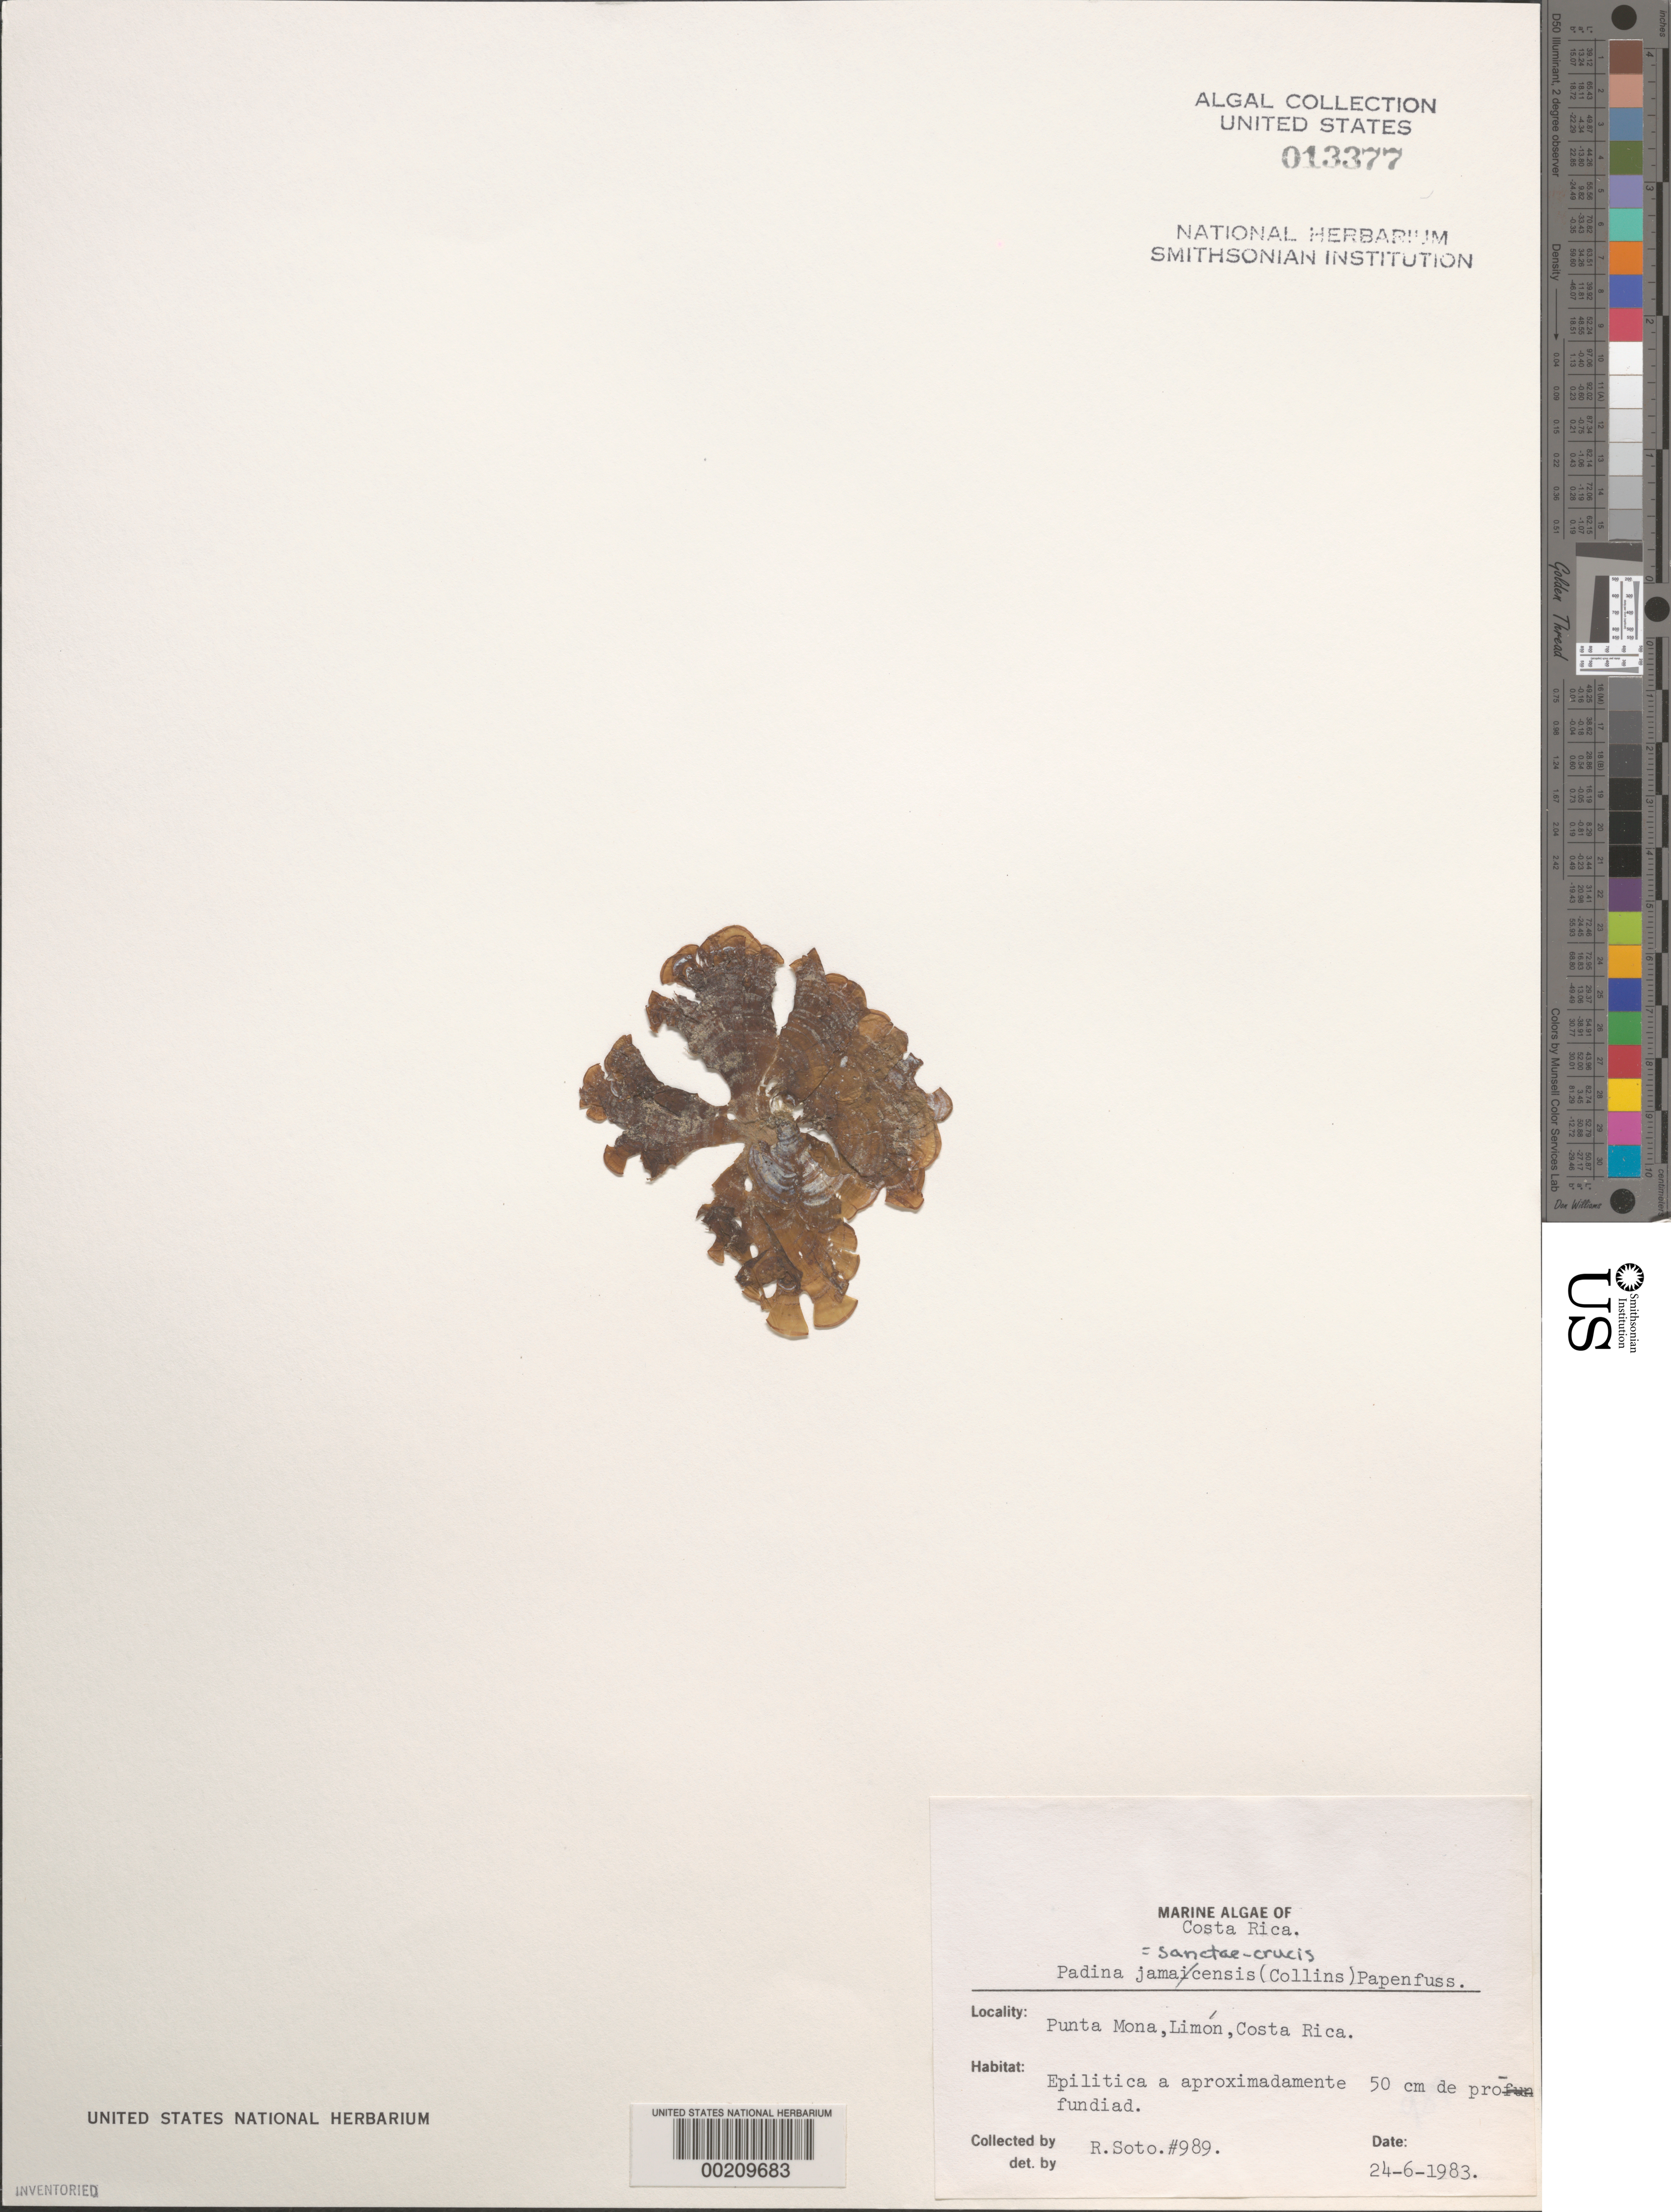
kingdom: Chromista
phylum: Ochrophyta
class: Phaeophyceae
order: Dictyotales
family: Dictyotaceae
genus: Padina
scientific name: Padina sanctae-crucis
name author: Børgesen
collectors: R. Soto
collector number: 989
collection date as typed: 24 Jun 1983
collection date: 1983-06-24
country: Costa Rica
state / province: Limón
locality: Punta mona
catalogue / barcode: US 13377